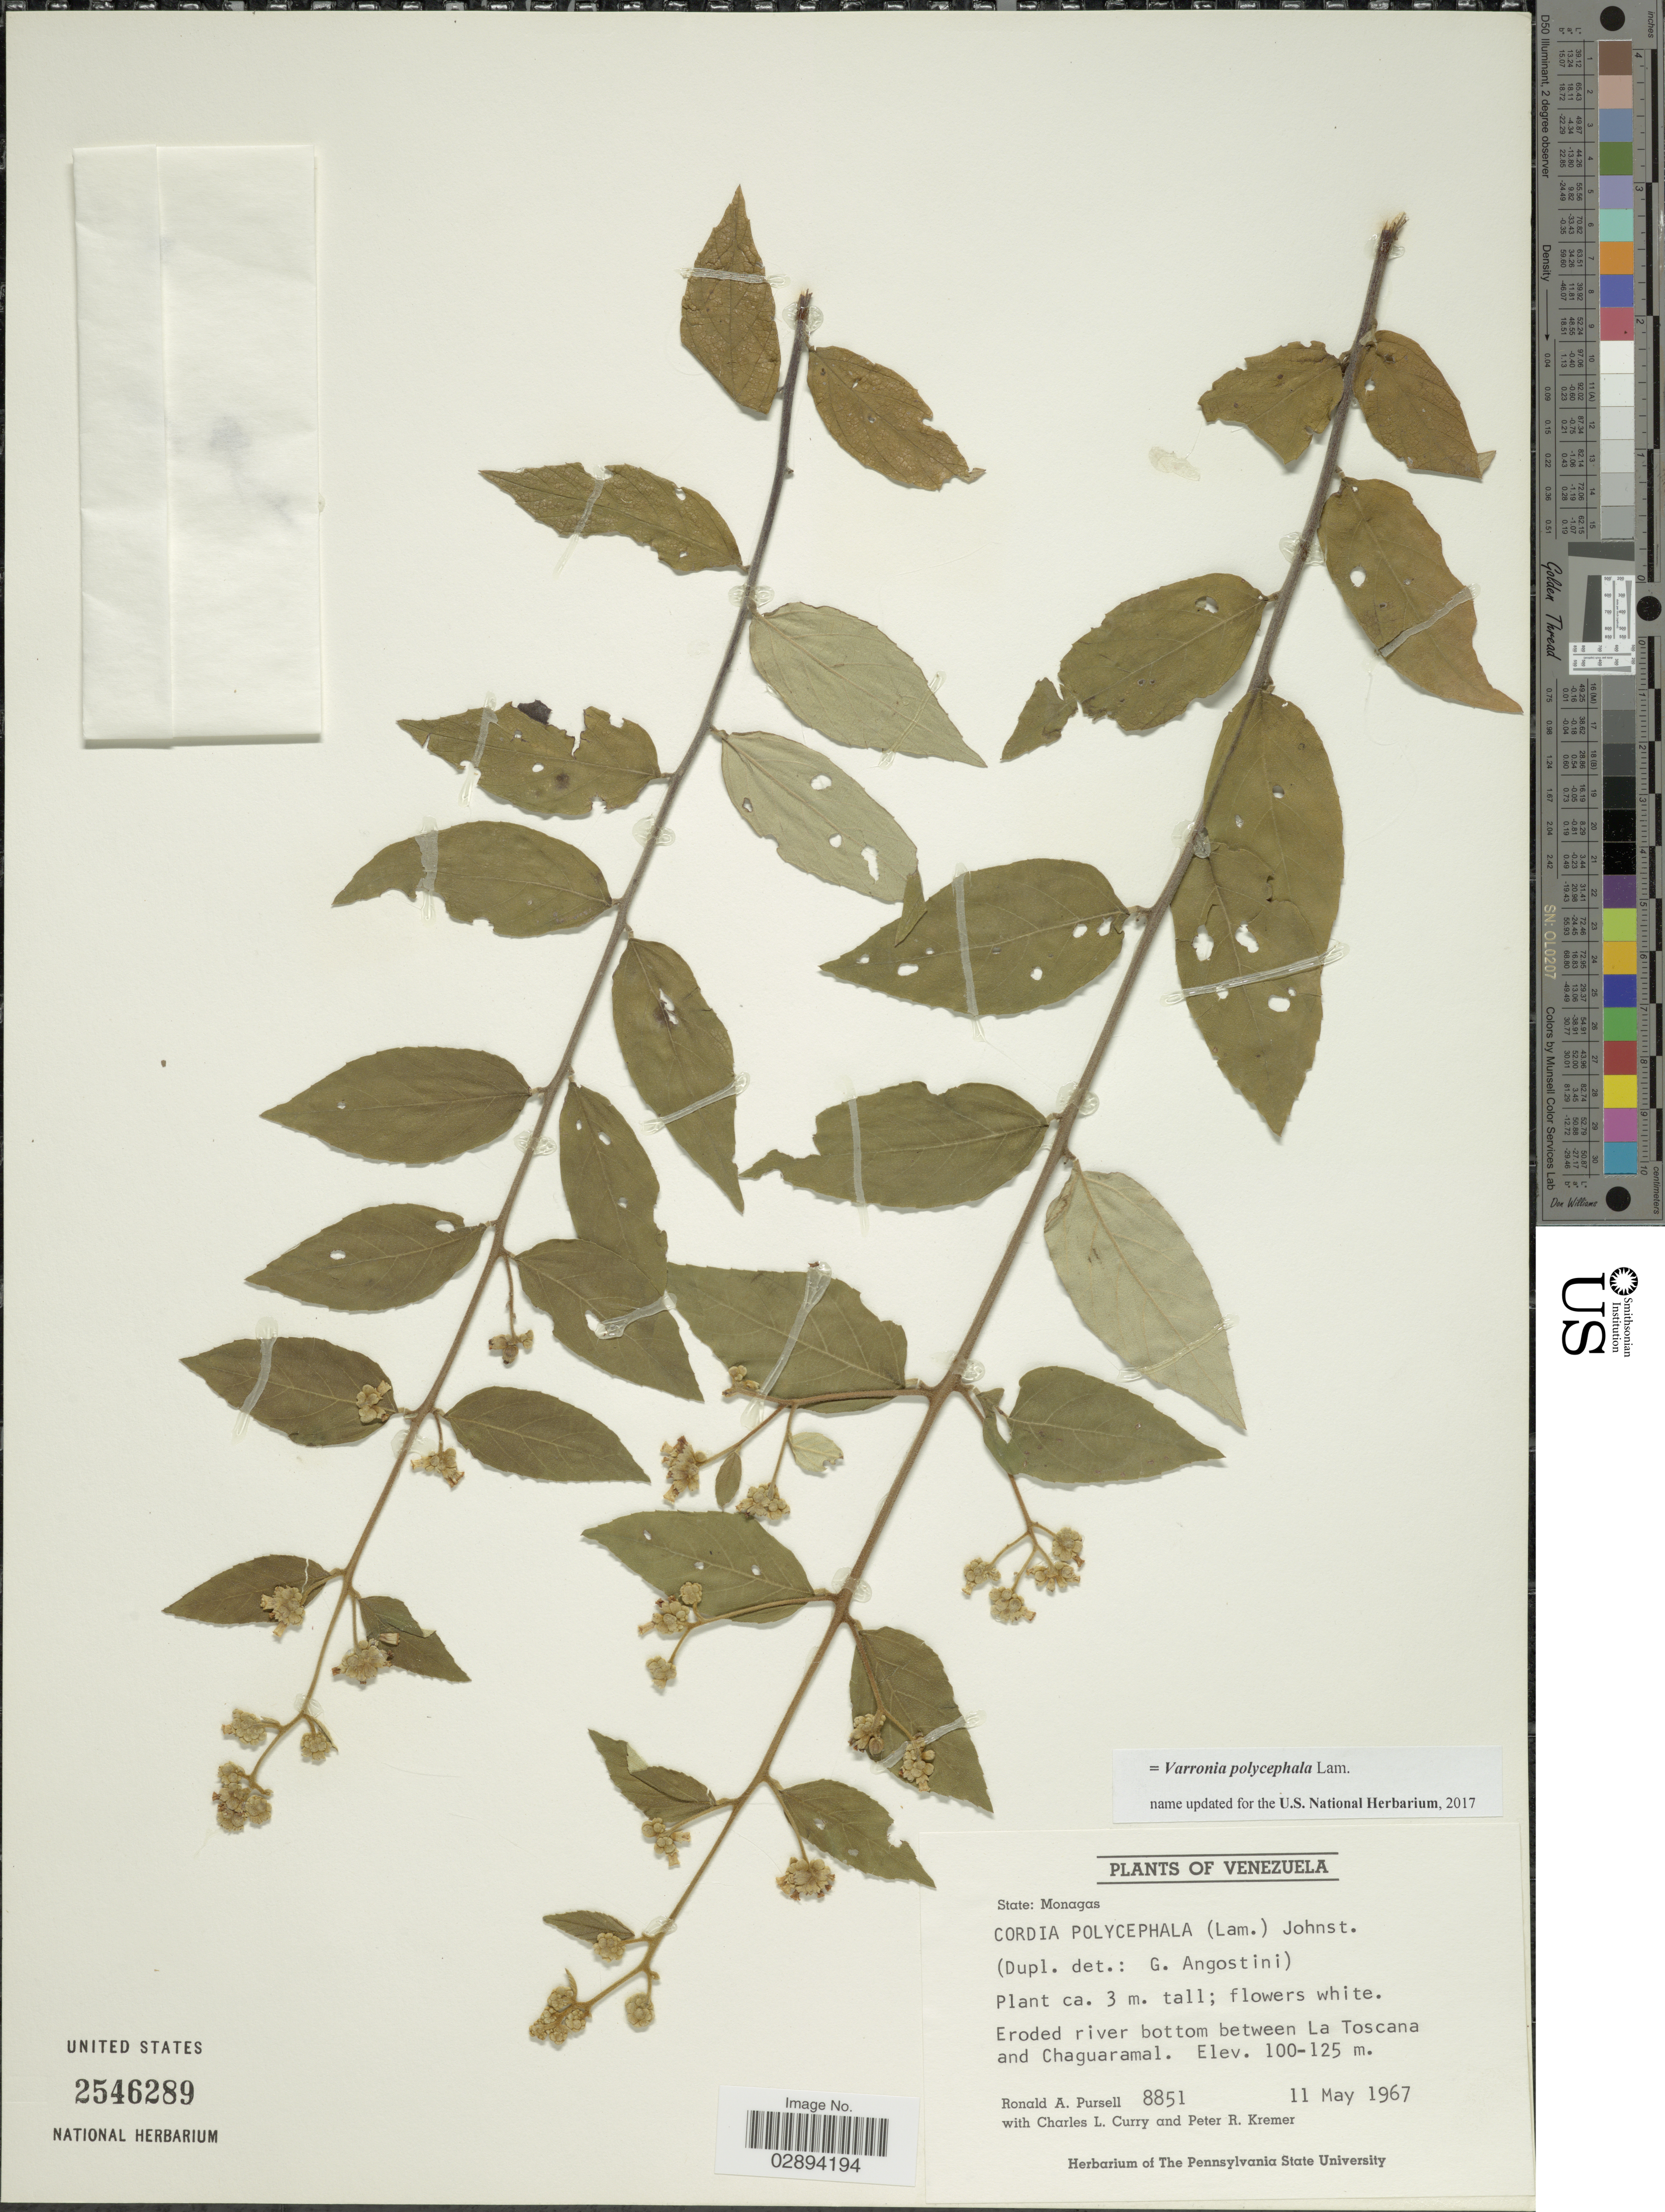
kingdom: Plantae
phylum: Tracheophyta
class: Magnoliopsida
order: Boraginales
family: Cordiaceae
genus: Varronia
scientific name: Varronia polycephala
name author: Lam.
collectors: R. A. Pursell, C. L. Curry & P. Kremer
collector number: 8851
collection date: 1967-05-11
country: Venezuela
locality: Eroded river bottom between La Toscana and Chaguaramal.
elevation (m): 100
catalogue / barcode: US 2546289